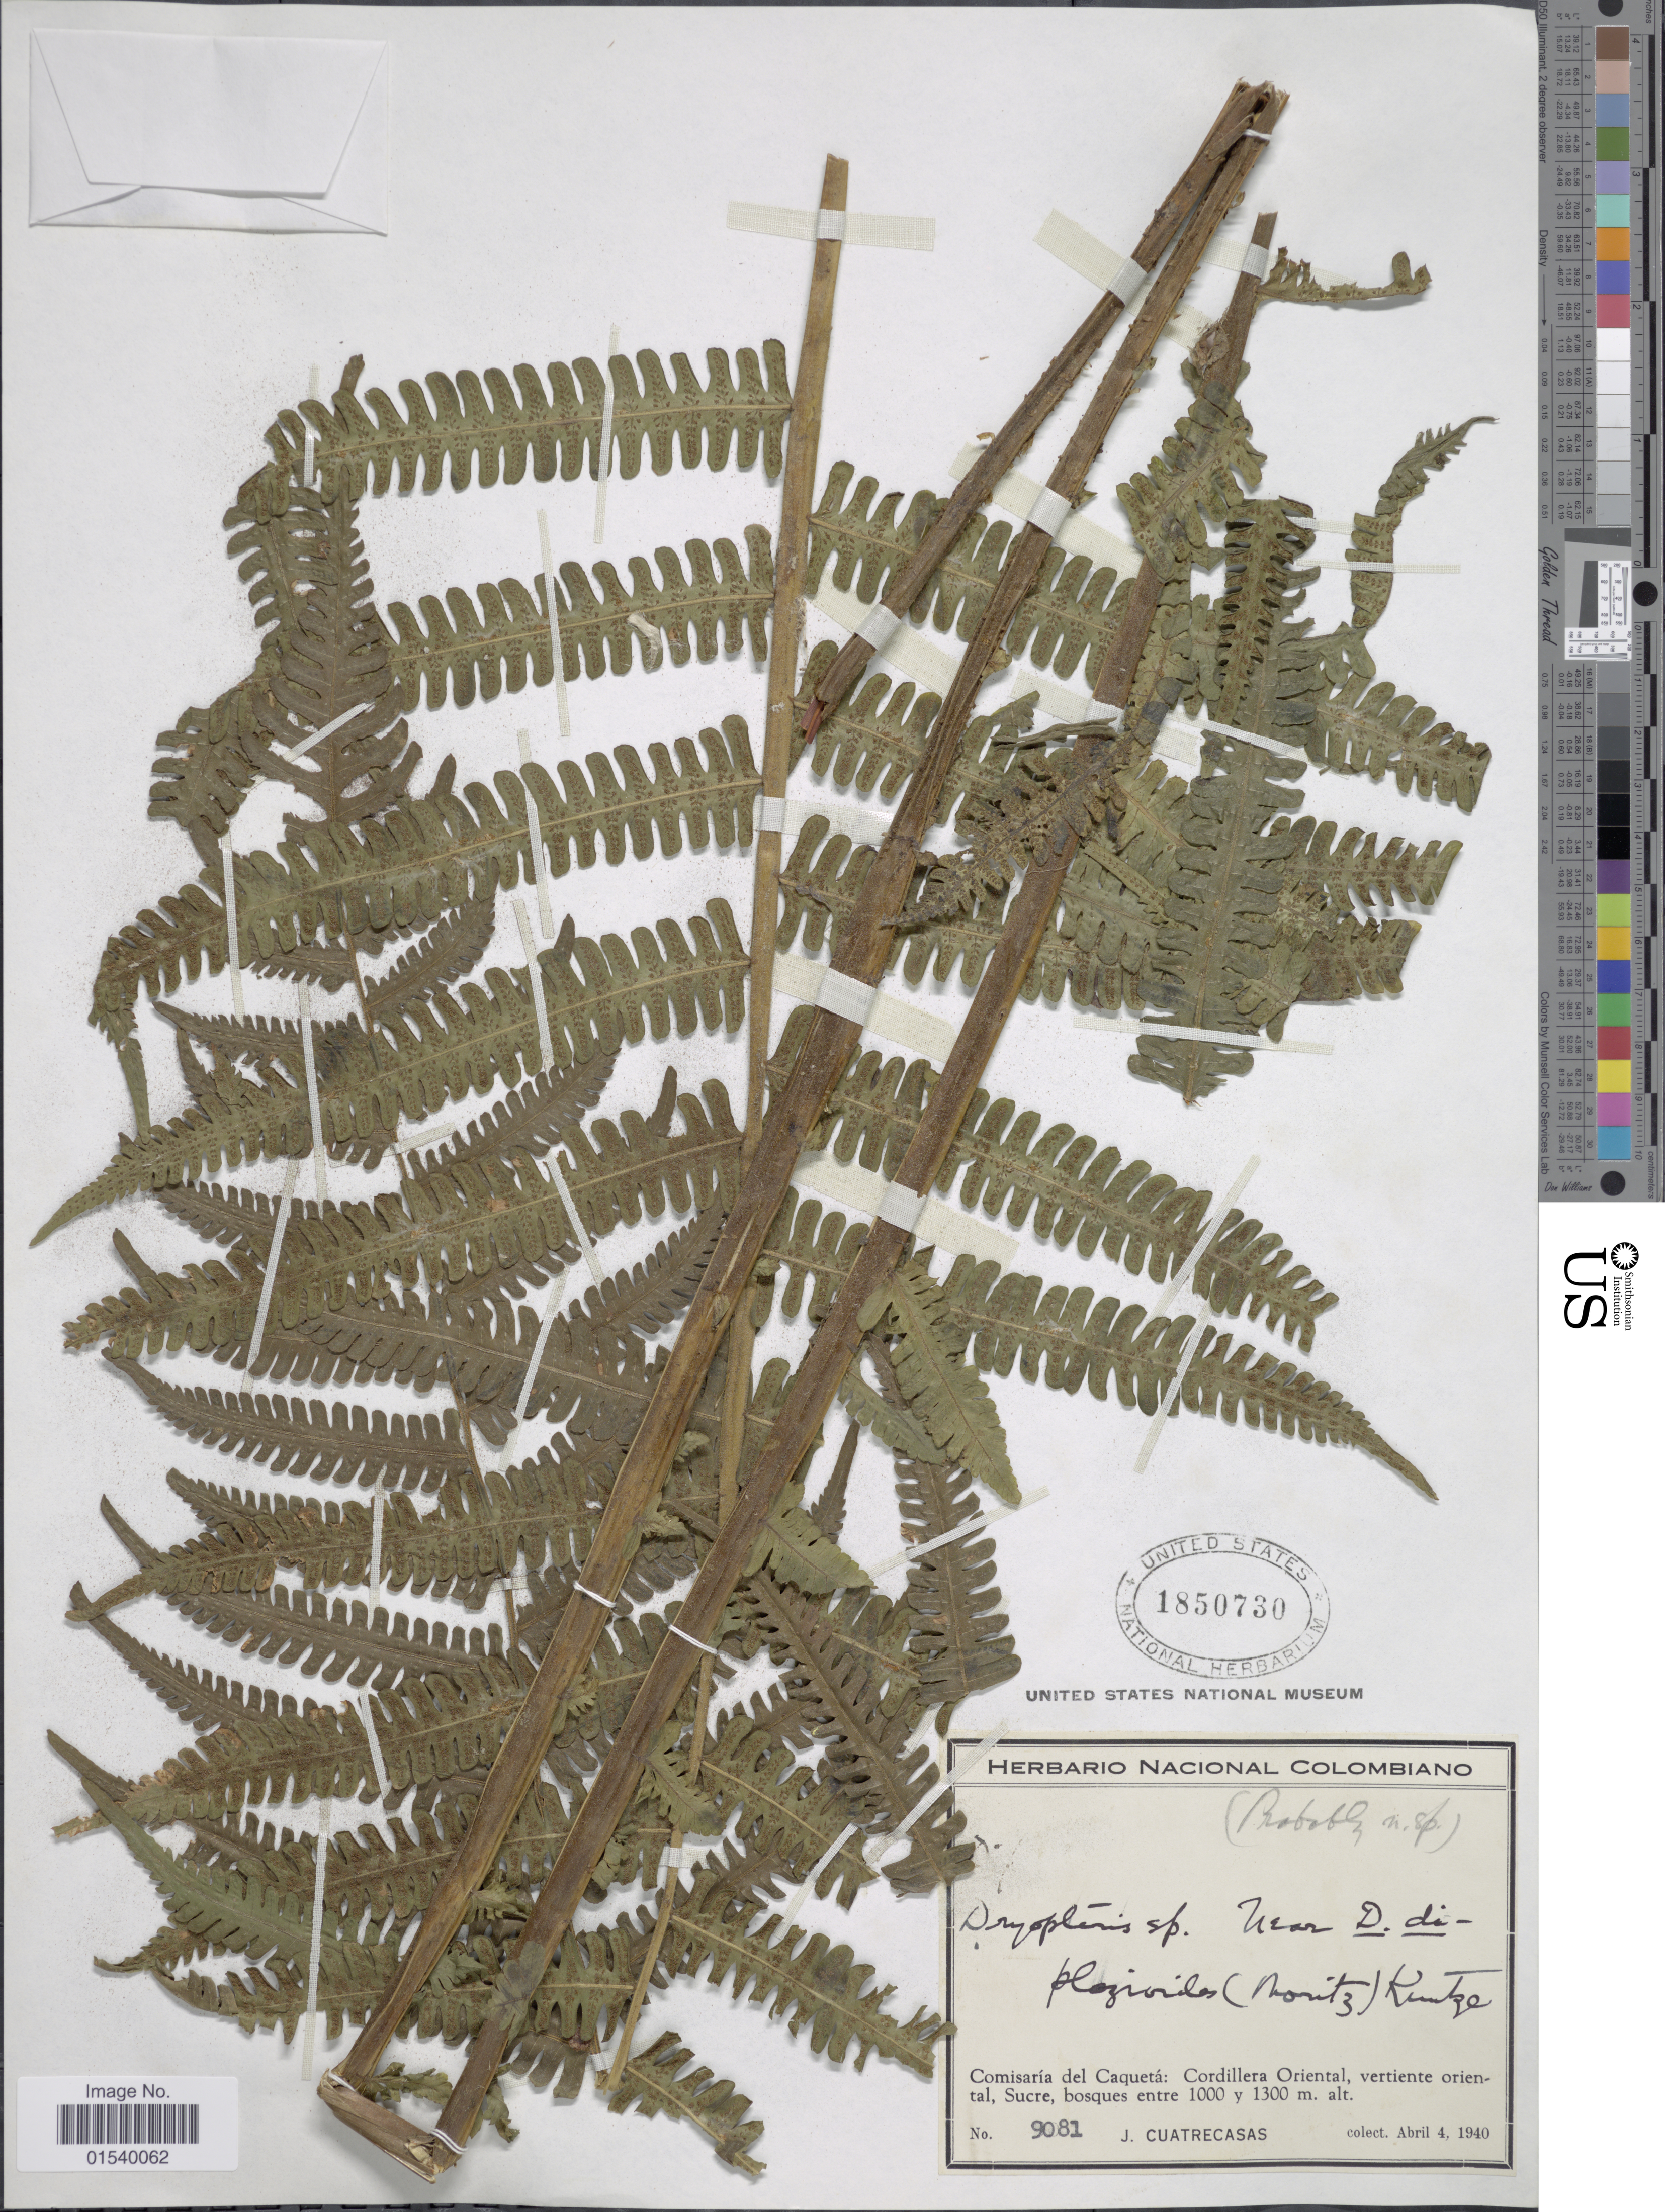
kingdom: Plantae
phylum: Tracheophyta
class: Polypodiopsida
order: Polypodiales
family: Thelypteridaceae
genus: Amauropelta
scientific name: Amauropelta diplazioides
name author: (Desv.) Pic. Serm.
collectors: J. Cuatrecasas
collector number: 9081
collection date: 1940-04-04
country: Colombia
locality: Comisaría del Caquetá: Cordillera Oriental, vertiente oriental, Sucre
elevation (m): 1000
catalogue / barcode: US 1850730